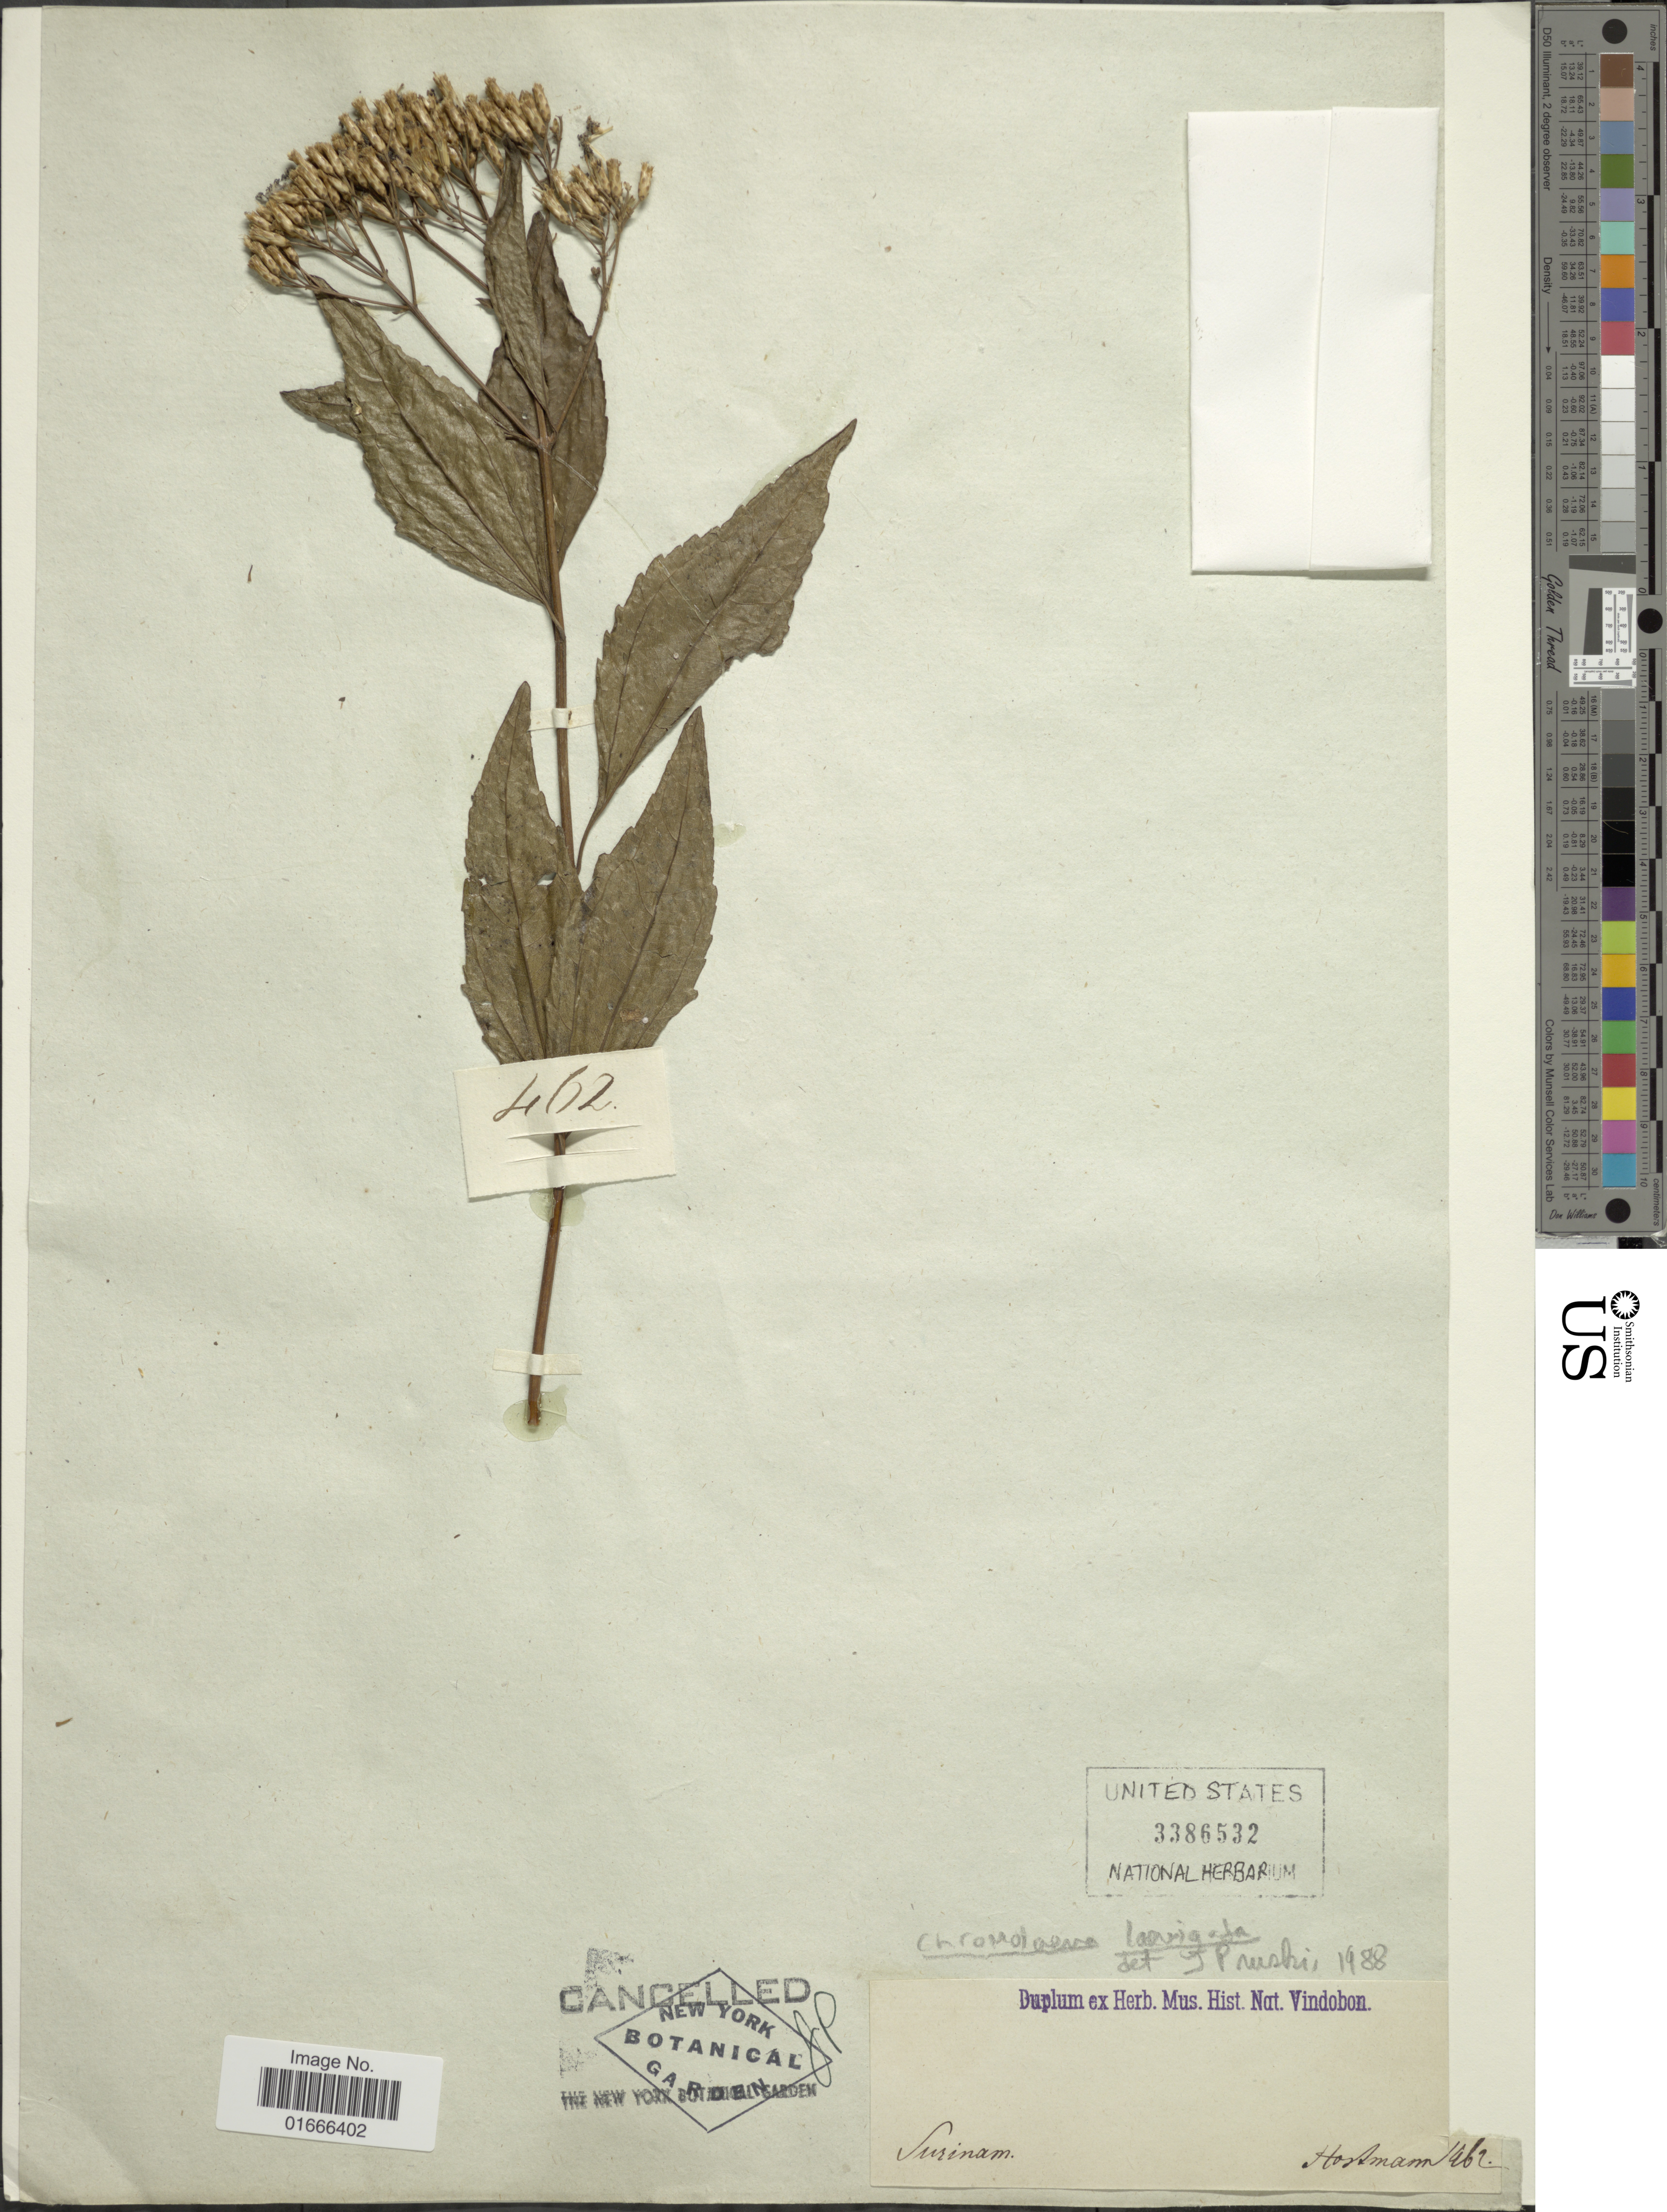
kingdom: Plantae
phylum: Tracheophyta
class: Magnoliopsida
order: Asterales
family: Asteraceae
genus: Chromolaena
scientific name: Chromolaena laevigata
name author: (Lam.) R.M. King & H. Rob.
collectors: M. Hortmann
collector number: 462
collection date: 1962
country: Suriname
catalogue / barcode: US 3386532